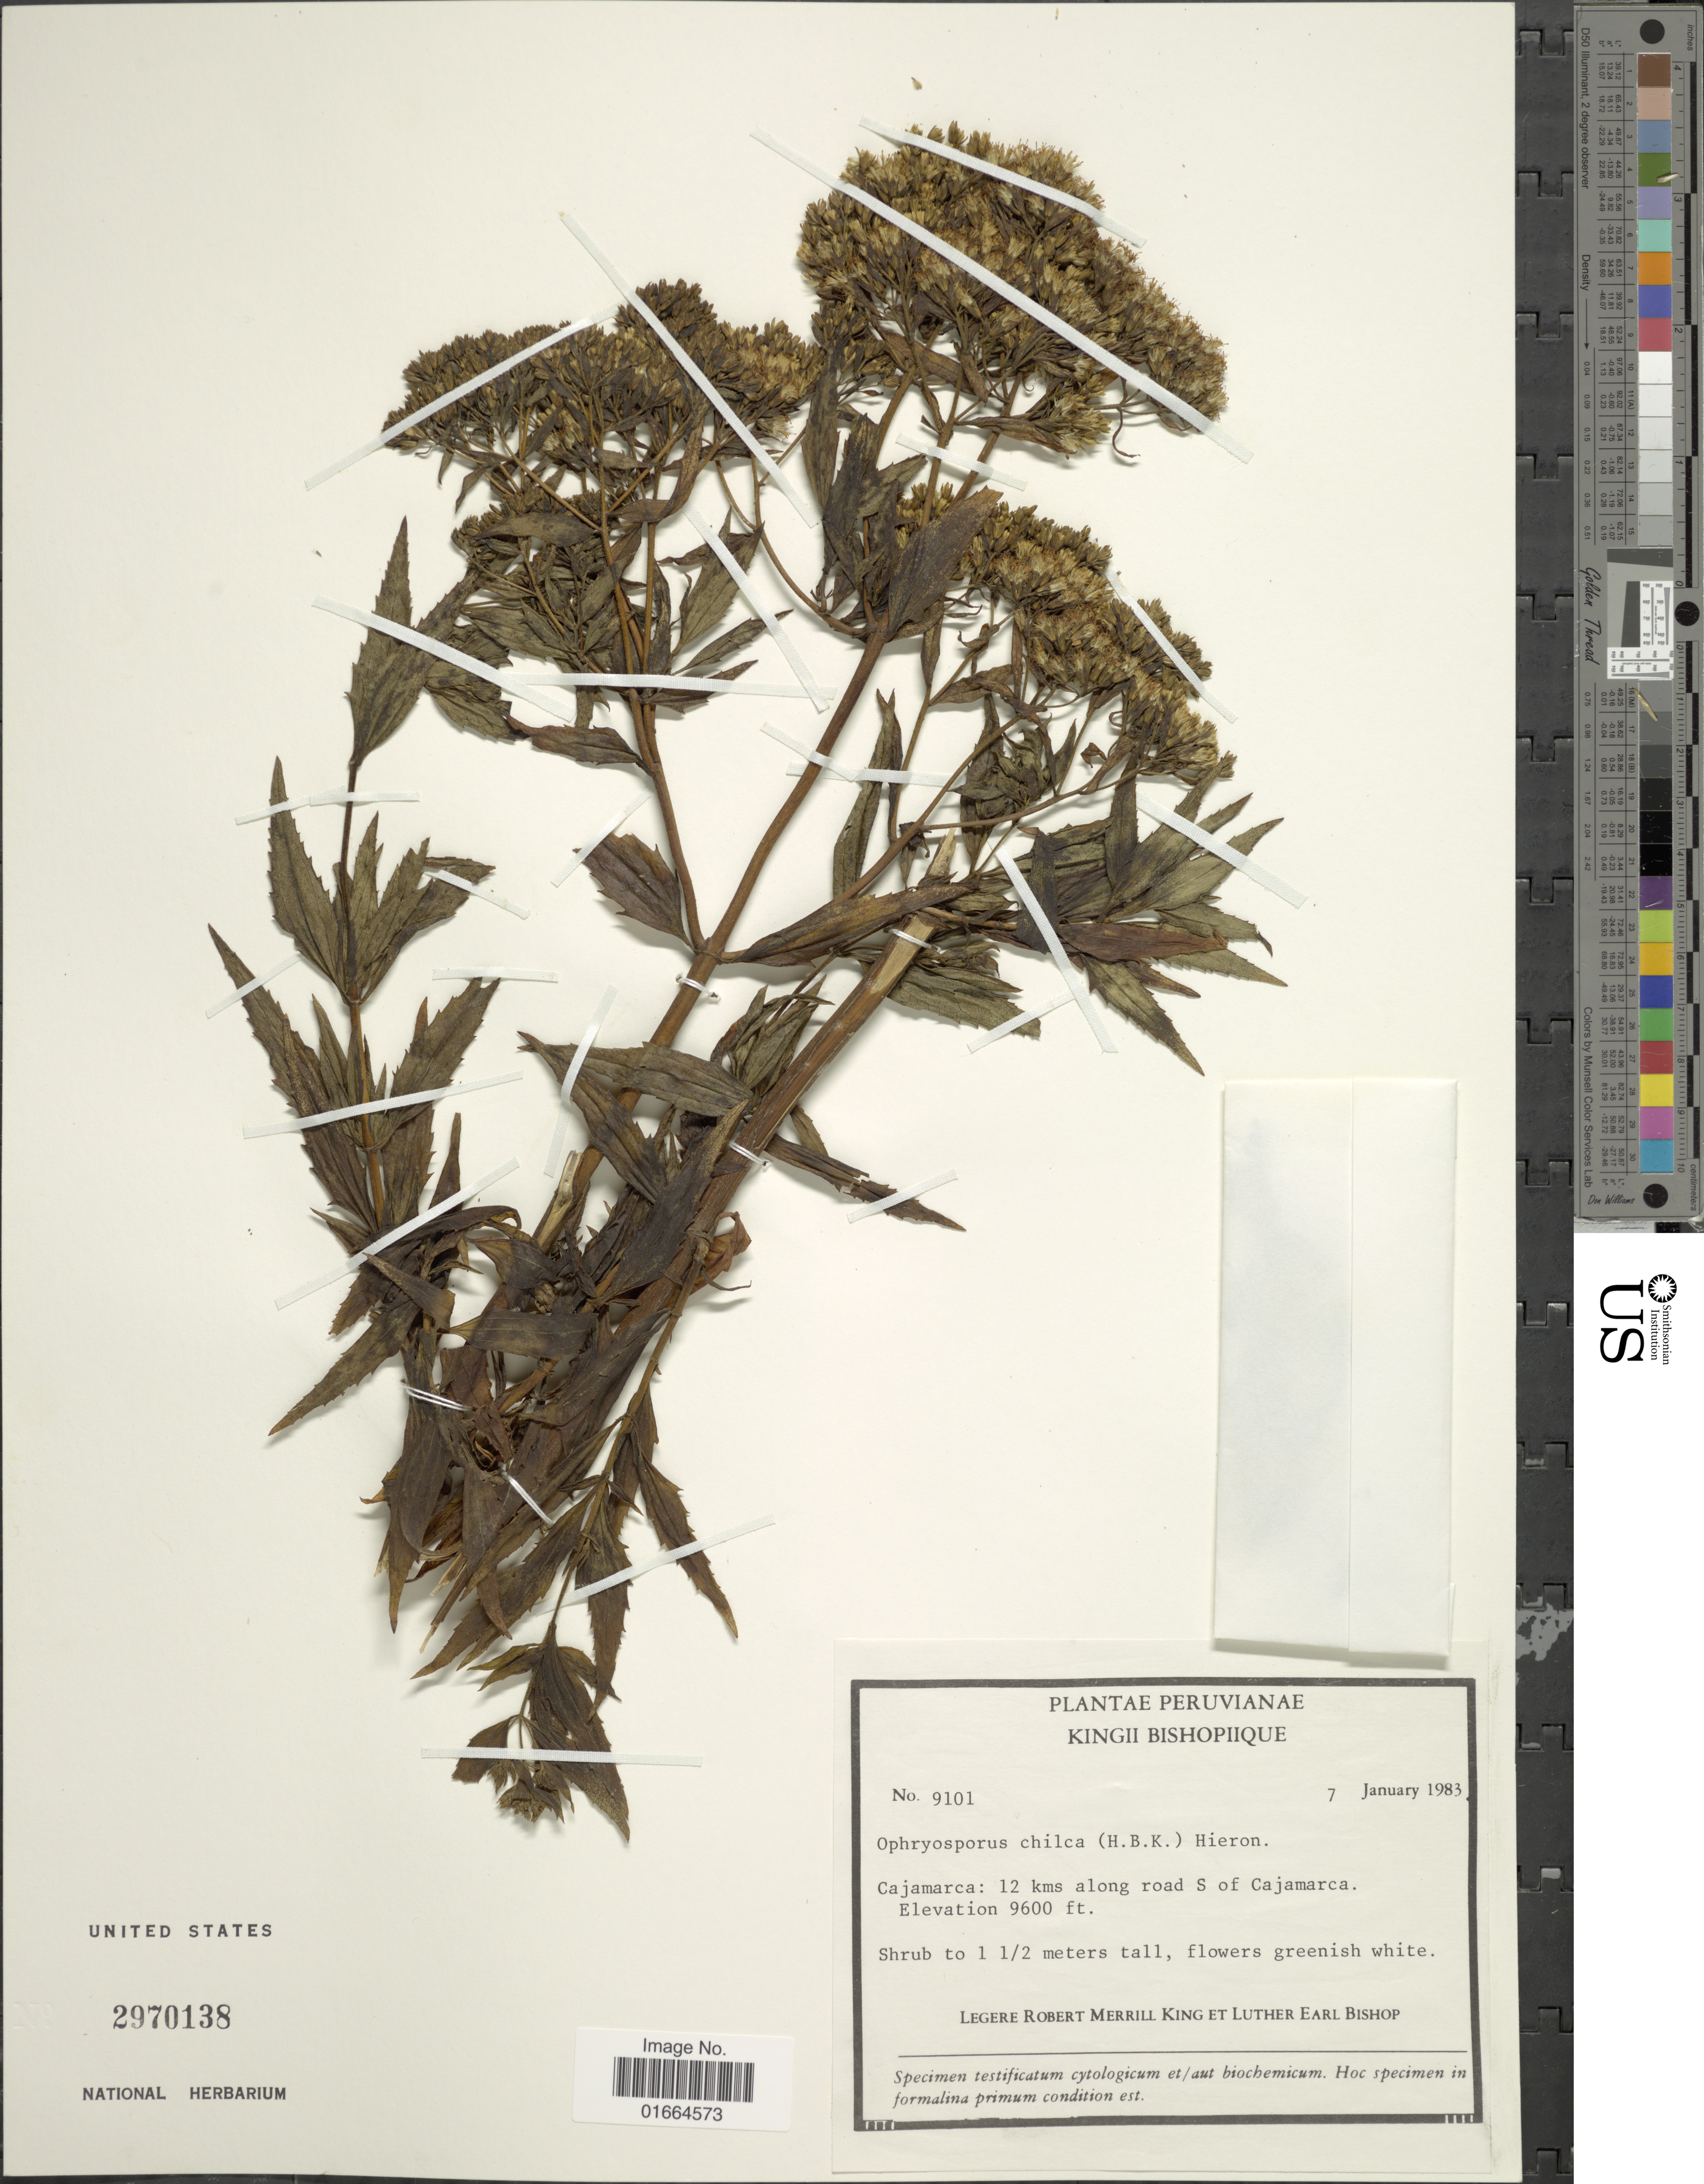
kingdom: Plantae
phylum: Tracheophyta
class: Magnoliopsida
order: Asterales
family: Asteraceae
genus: Ophryosporus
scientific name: Ophryosporus chilca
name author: (Kunth) Hieron.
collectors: R. M. King & L. E. Bishop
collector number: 9101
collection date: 1983-01-07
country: Peru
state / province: Cajamarca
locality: Cajamarca: 12 kms along road S of Cajamarca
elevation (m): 2926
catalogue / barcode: US 2970138